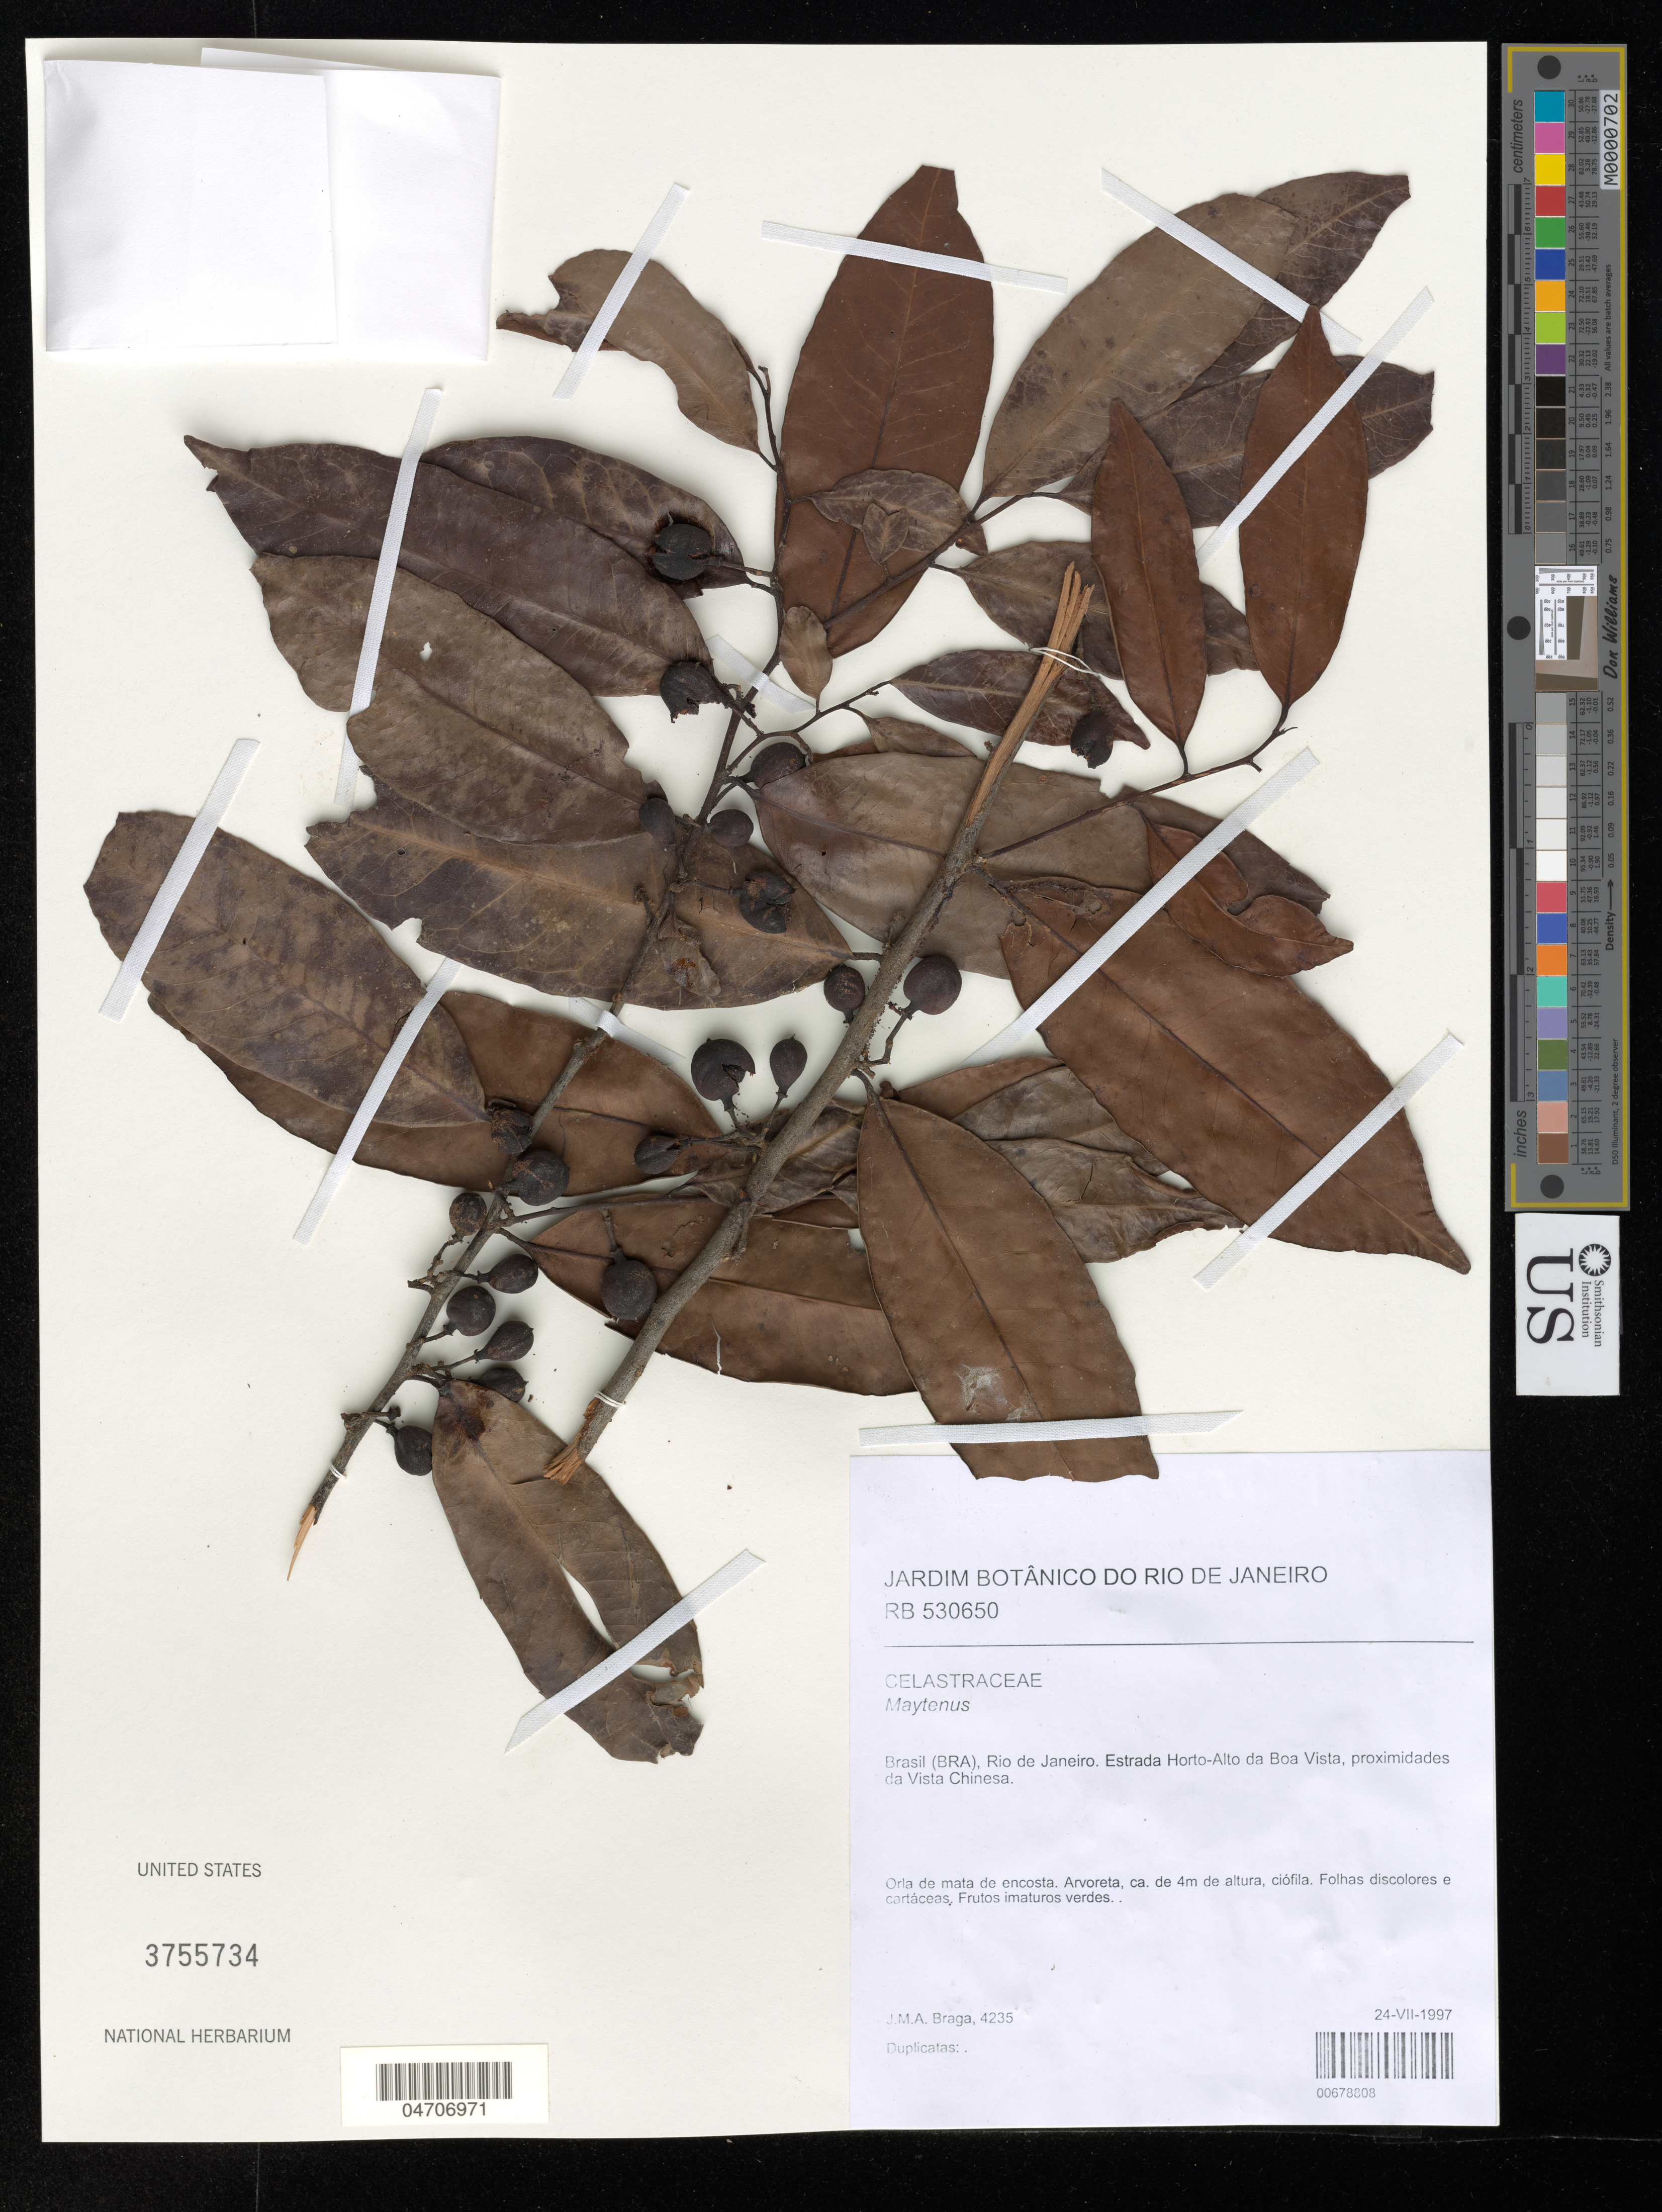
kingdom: Plantae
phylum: Tracheophyta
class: Magnoliopsida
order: Celastrales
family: Celastraceae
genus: Maytenus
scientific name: Maytenus sp.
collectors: J. M. A. Braga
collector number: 4235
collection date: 1997-07-24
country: Brazil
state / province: Rio de Janeiro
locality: Estrada Horto-Alto da Boa Vista, proximidades da Vista Chinesa.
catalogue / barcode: US 3755734